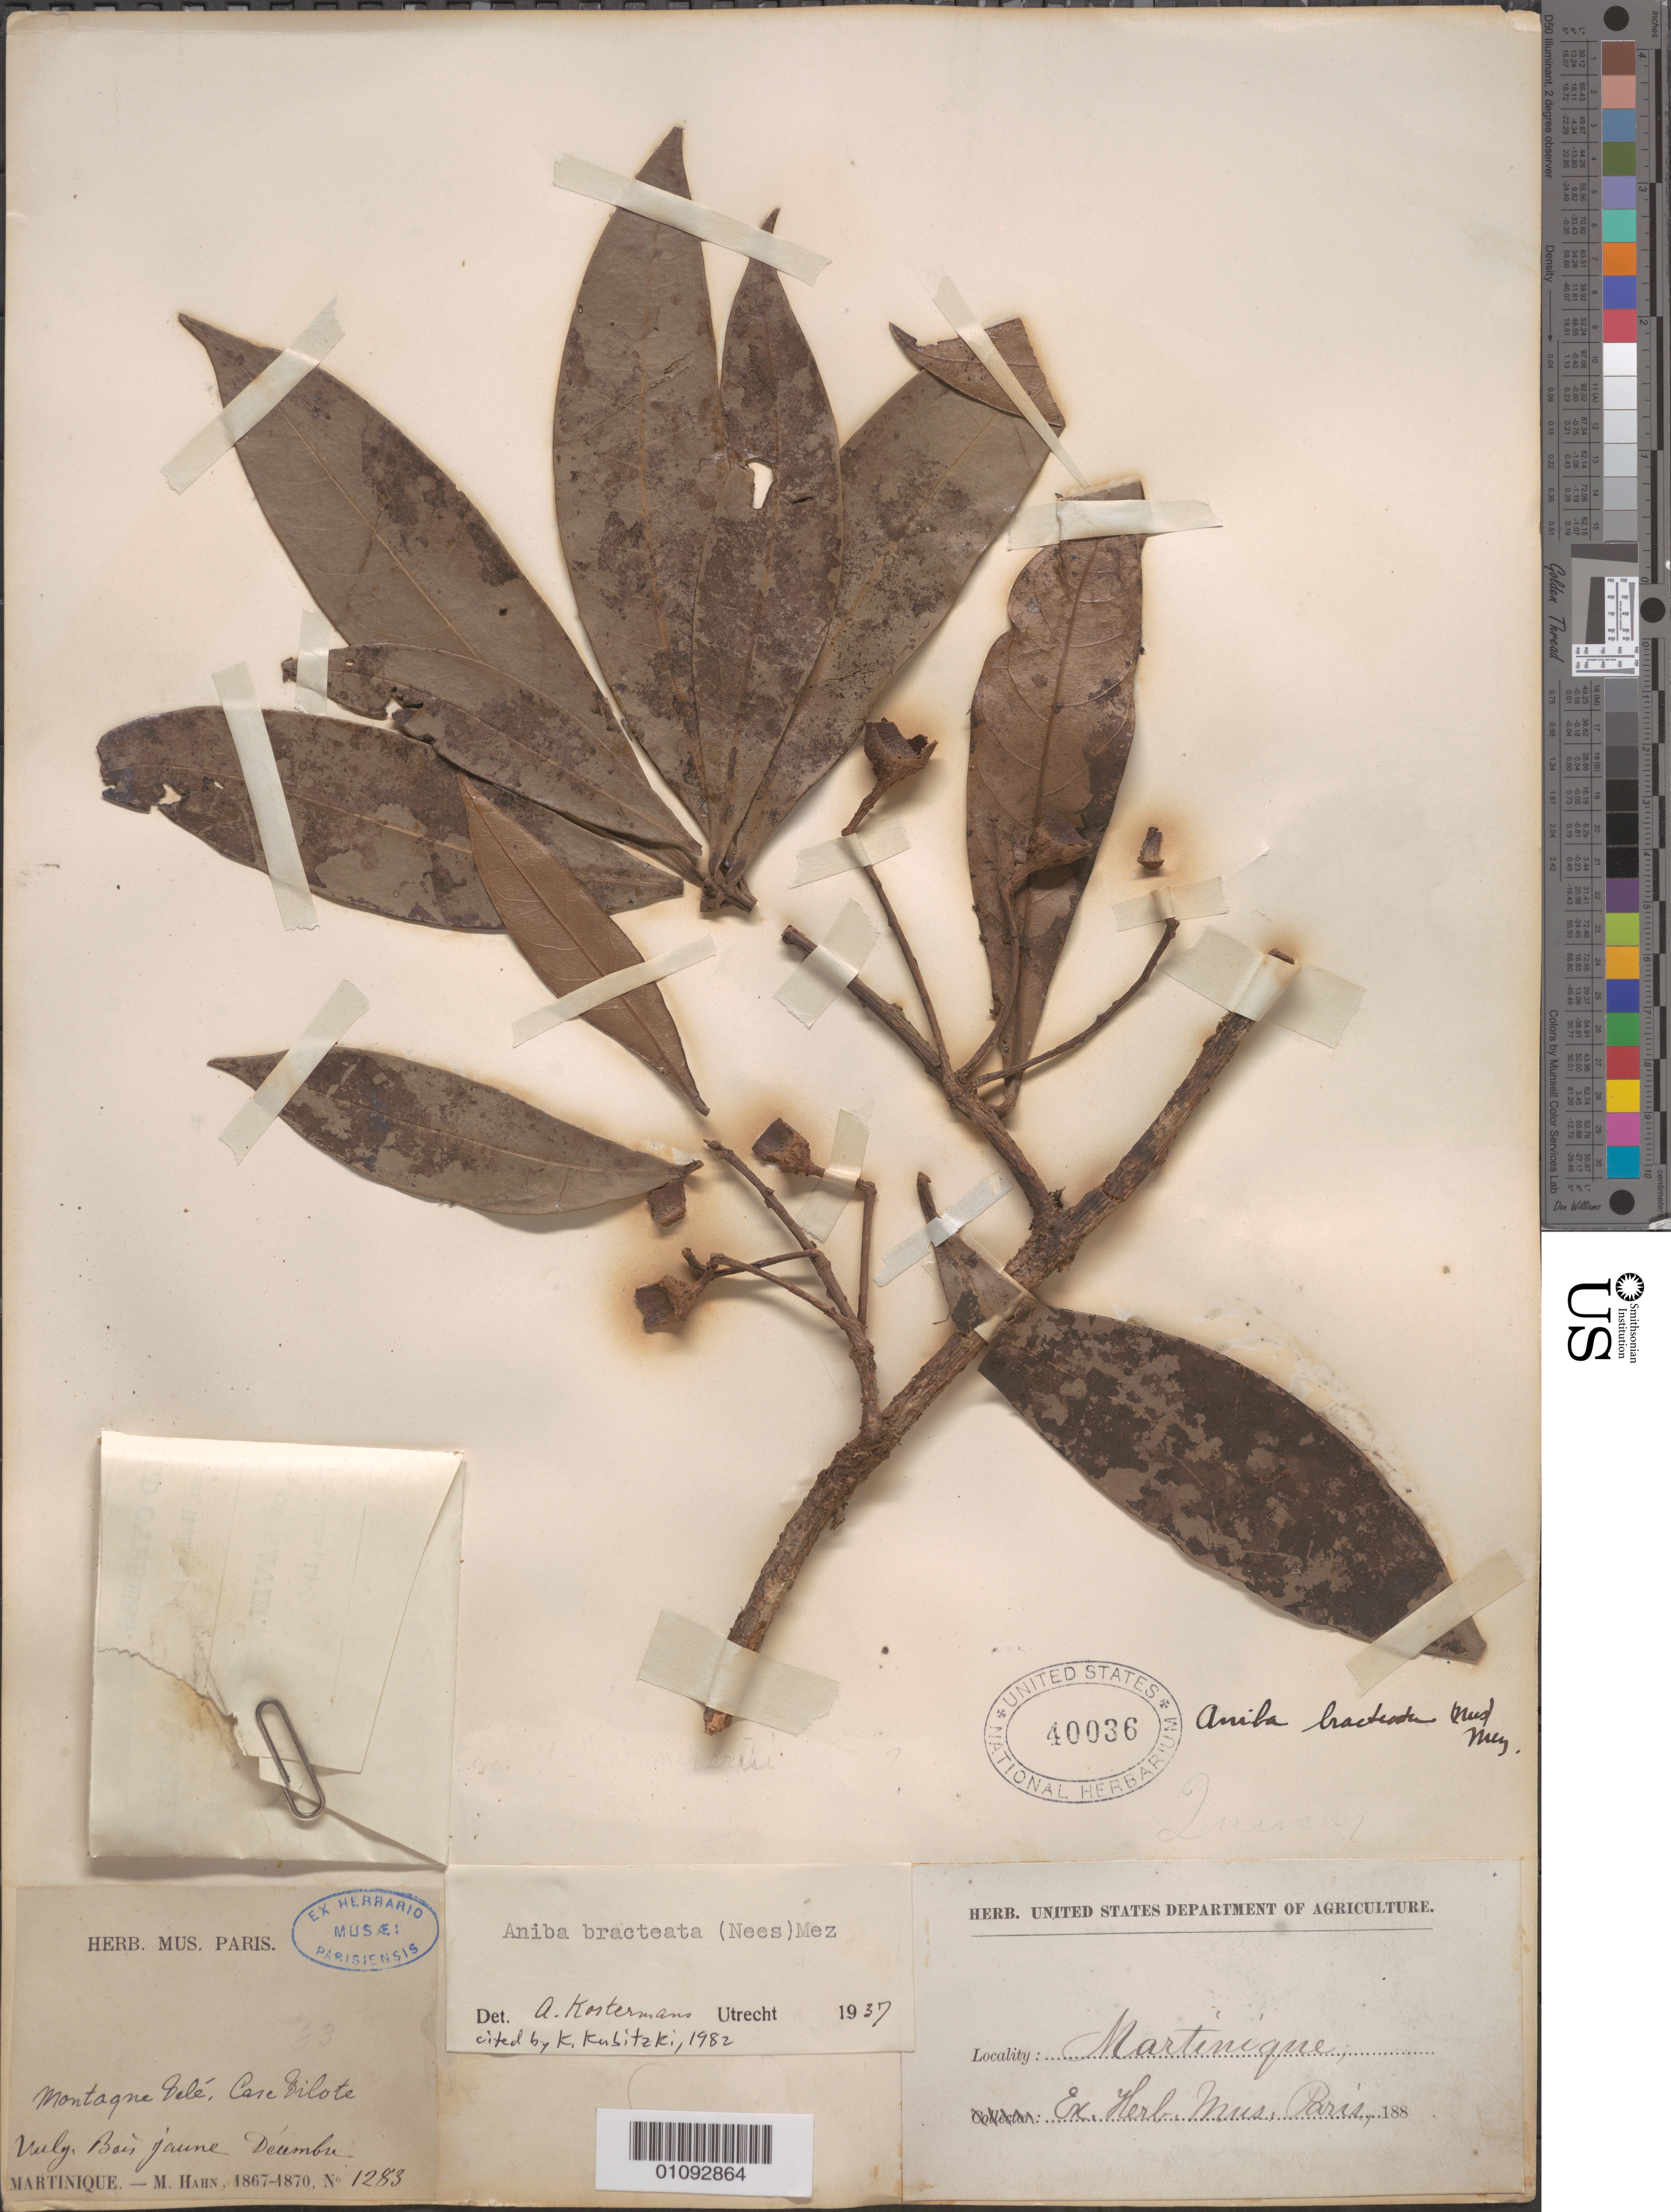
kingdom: Plantae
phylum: Tracheophyta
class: Magnoliopsida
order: Laurales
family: Lauraceae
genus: Aniba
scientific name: Aniba bracteata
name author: (Nees) Mez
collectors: M. Hahn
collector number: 1283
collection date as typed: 1867 to -- --- 1870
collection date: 1867/1870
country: Martinique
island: Martinique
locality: Montagne Bele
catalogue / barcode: US 40036